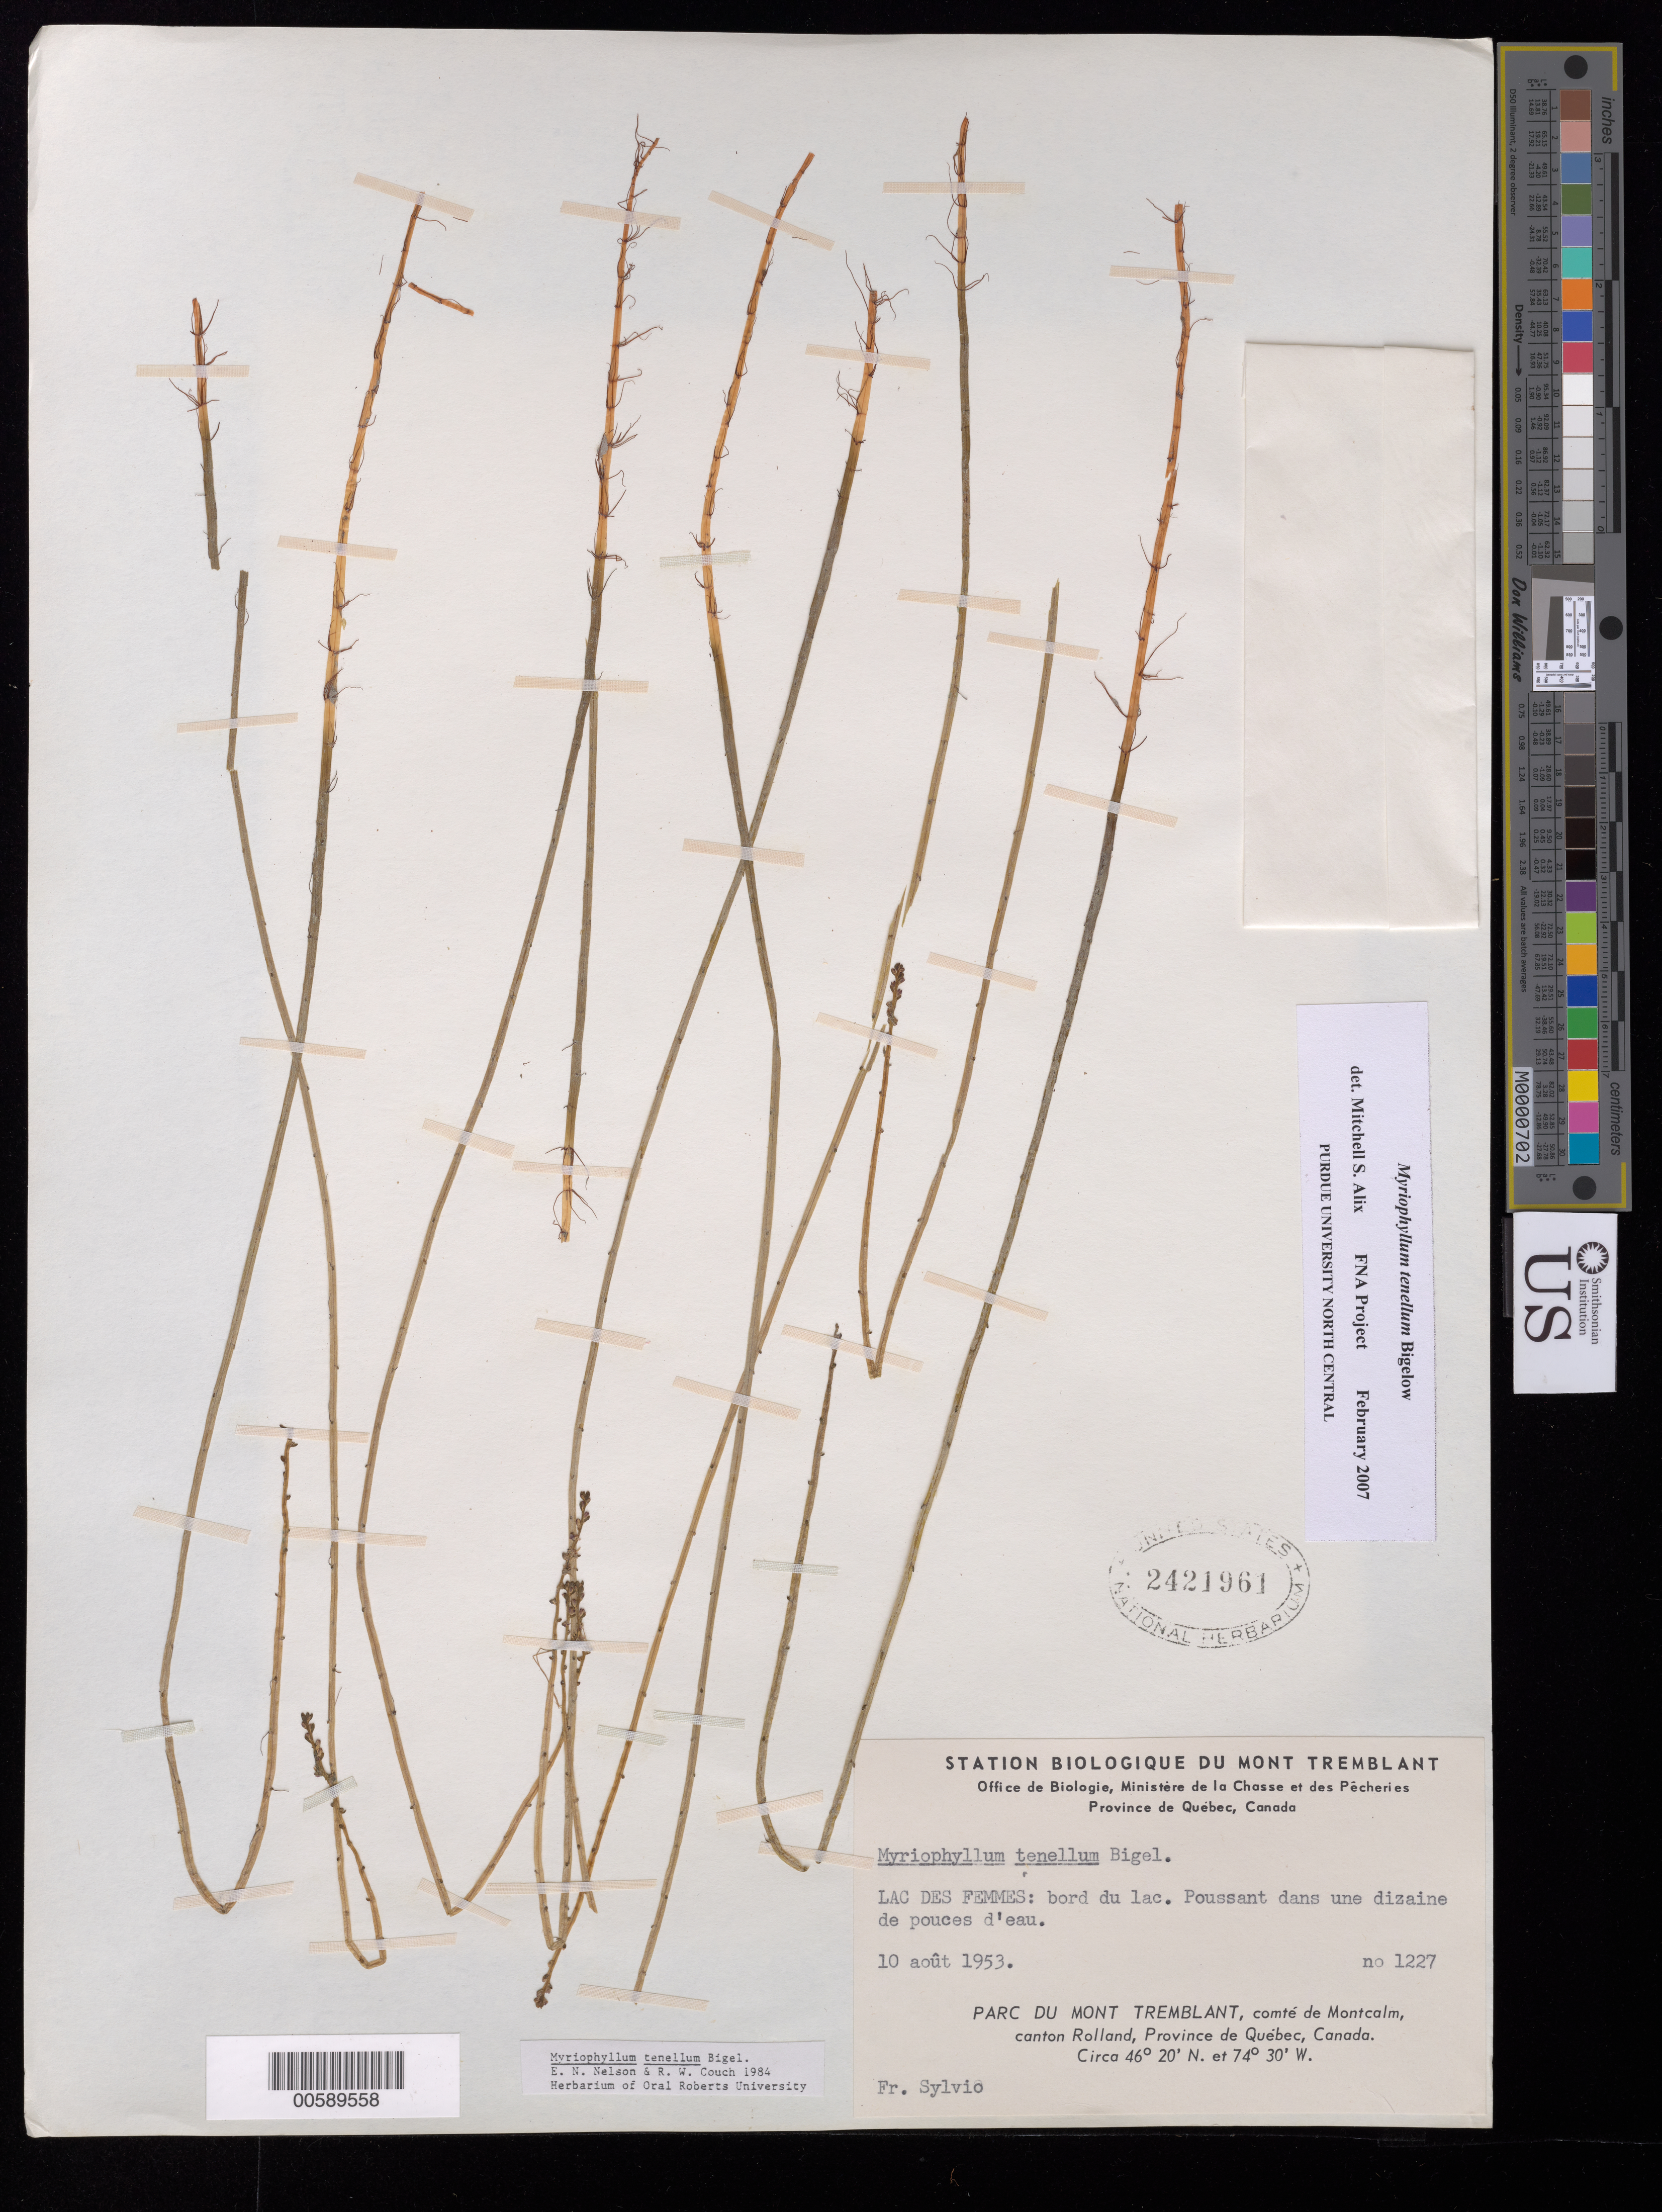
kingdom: Plantae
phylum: Tracheophyta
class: Magnoliopsida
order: Saxifragales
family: Haloragaceae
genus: Myriophyllum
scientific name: Myriophyllum tenellum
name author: Bigelow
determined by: Alix, M. S.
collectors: B. Sylvio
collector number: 1227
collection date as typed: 10 Aug 1953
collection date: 1953-08-10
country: Canada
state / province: Quebec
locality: Rolland, Montcalm, Parc du Mont Tremblant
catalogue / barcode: US 2421961